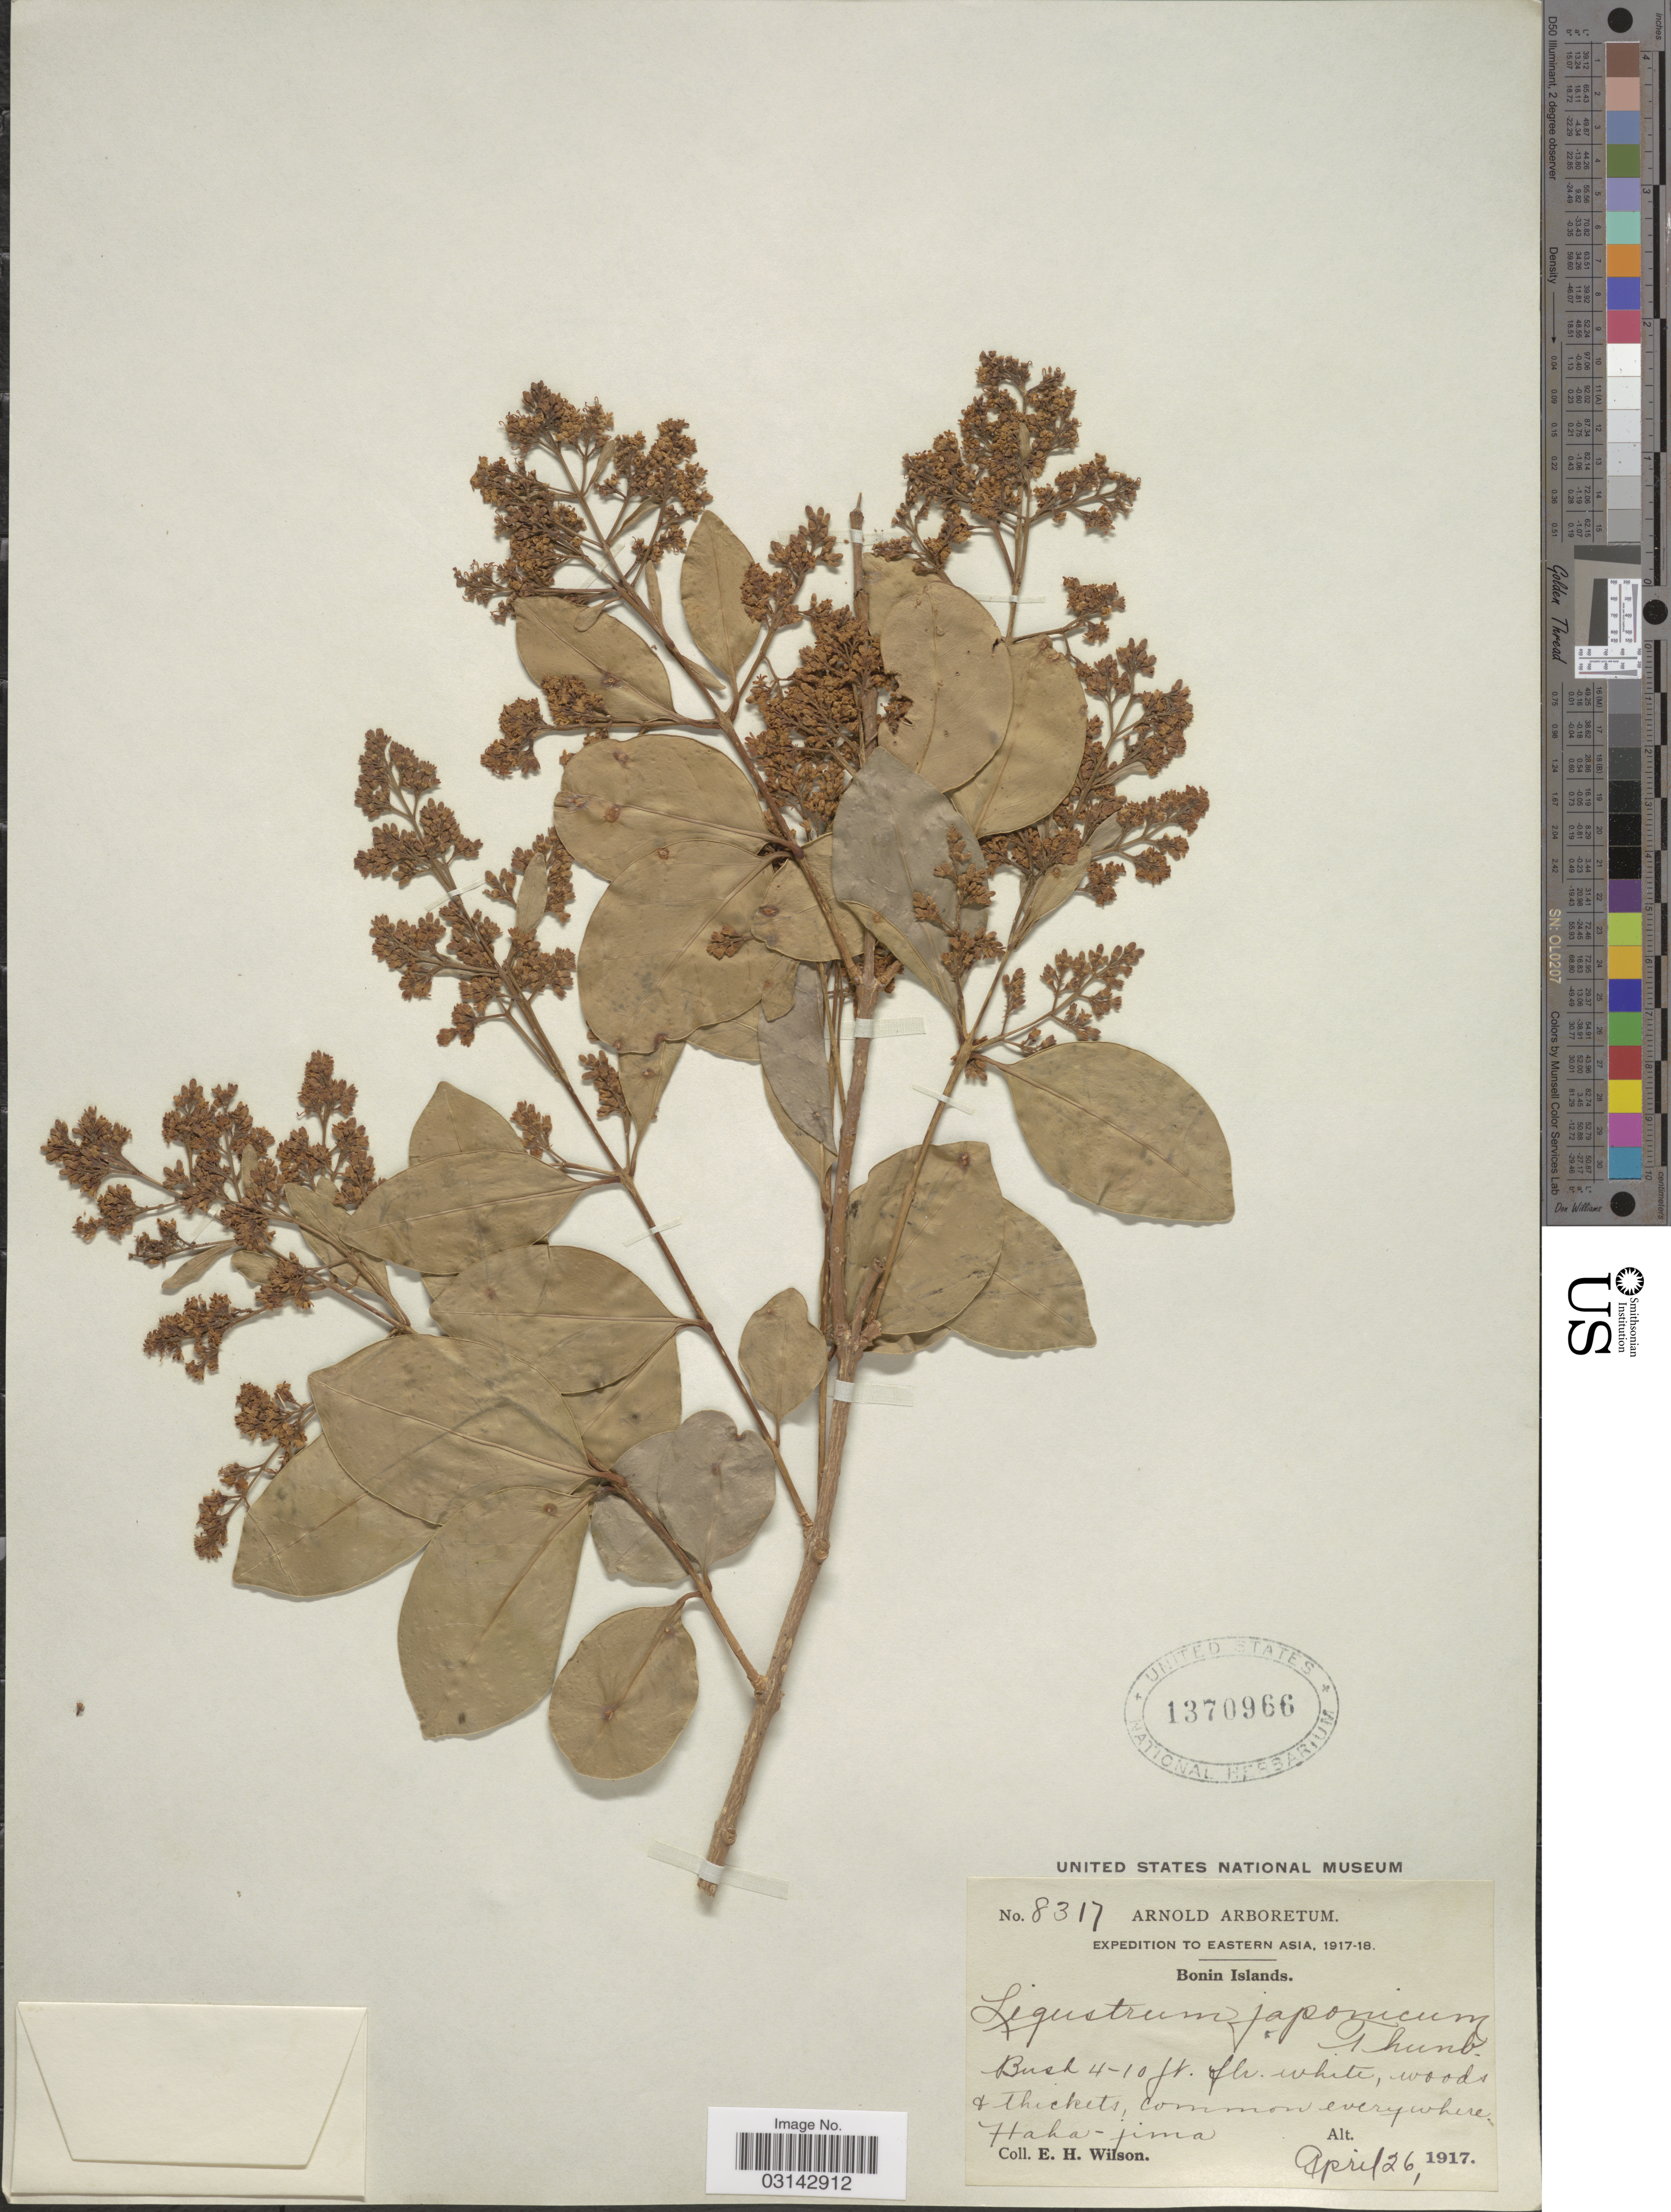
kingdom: Plantae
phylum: Tracheophyta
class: Magnoliopsida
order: Lamiales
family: Oleaceae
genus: Ligustrum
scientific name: Ligustrum japonicum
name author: Thunb.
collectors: E. Wilson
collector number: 8317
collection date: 1917-04-26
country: Japan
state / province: Tokyo, Federal City of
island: Bonin Islands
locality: Bonin Islands. Haka-jima.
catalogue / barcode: US 1370966